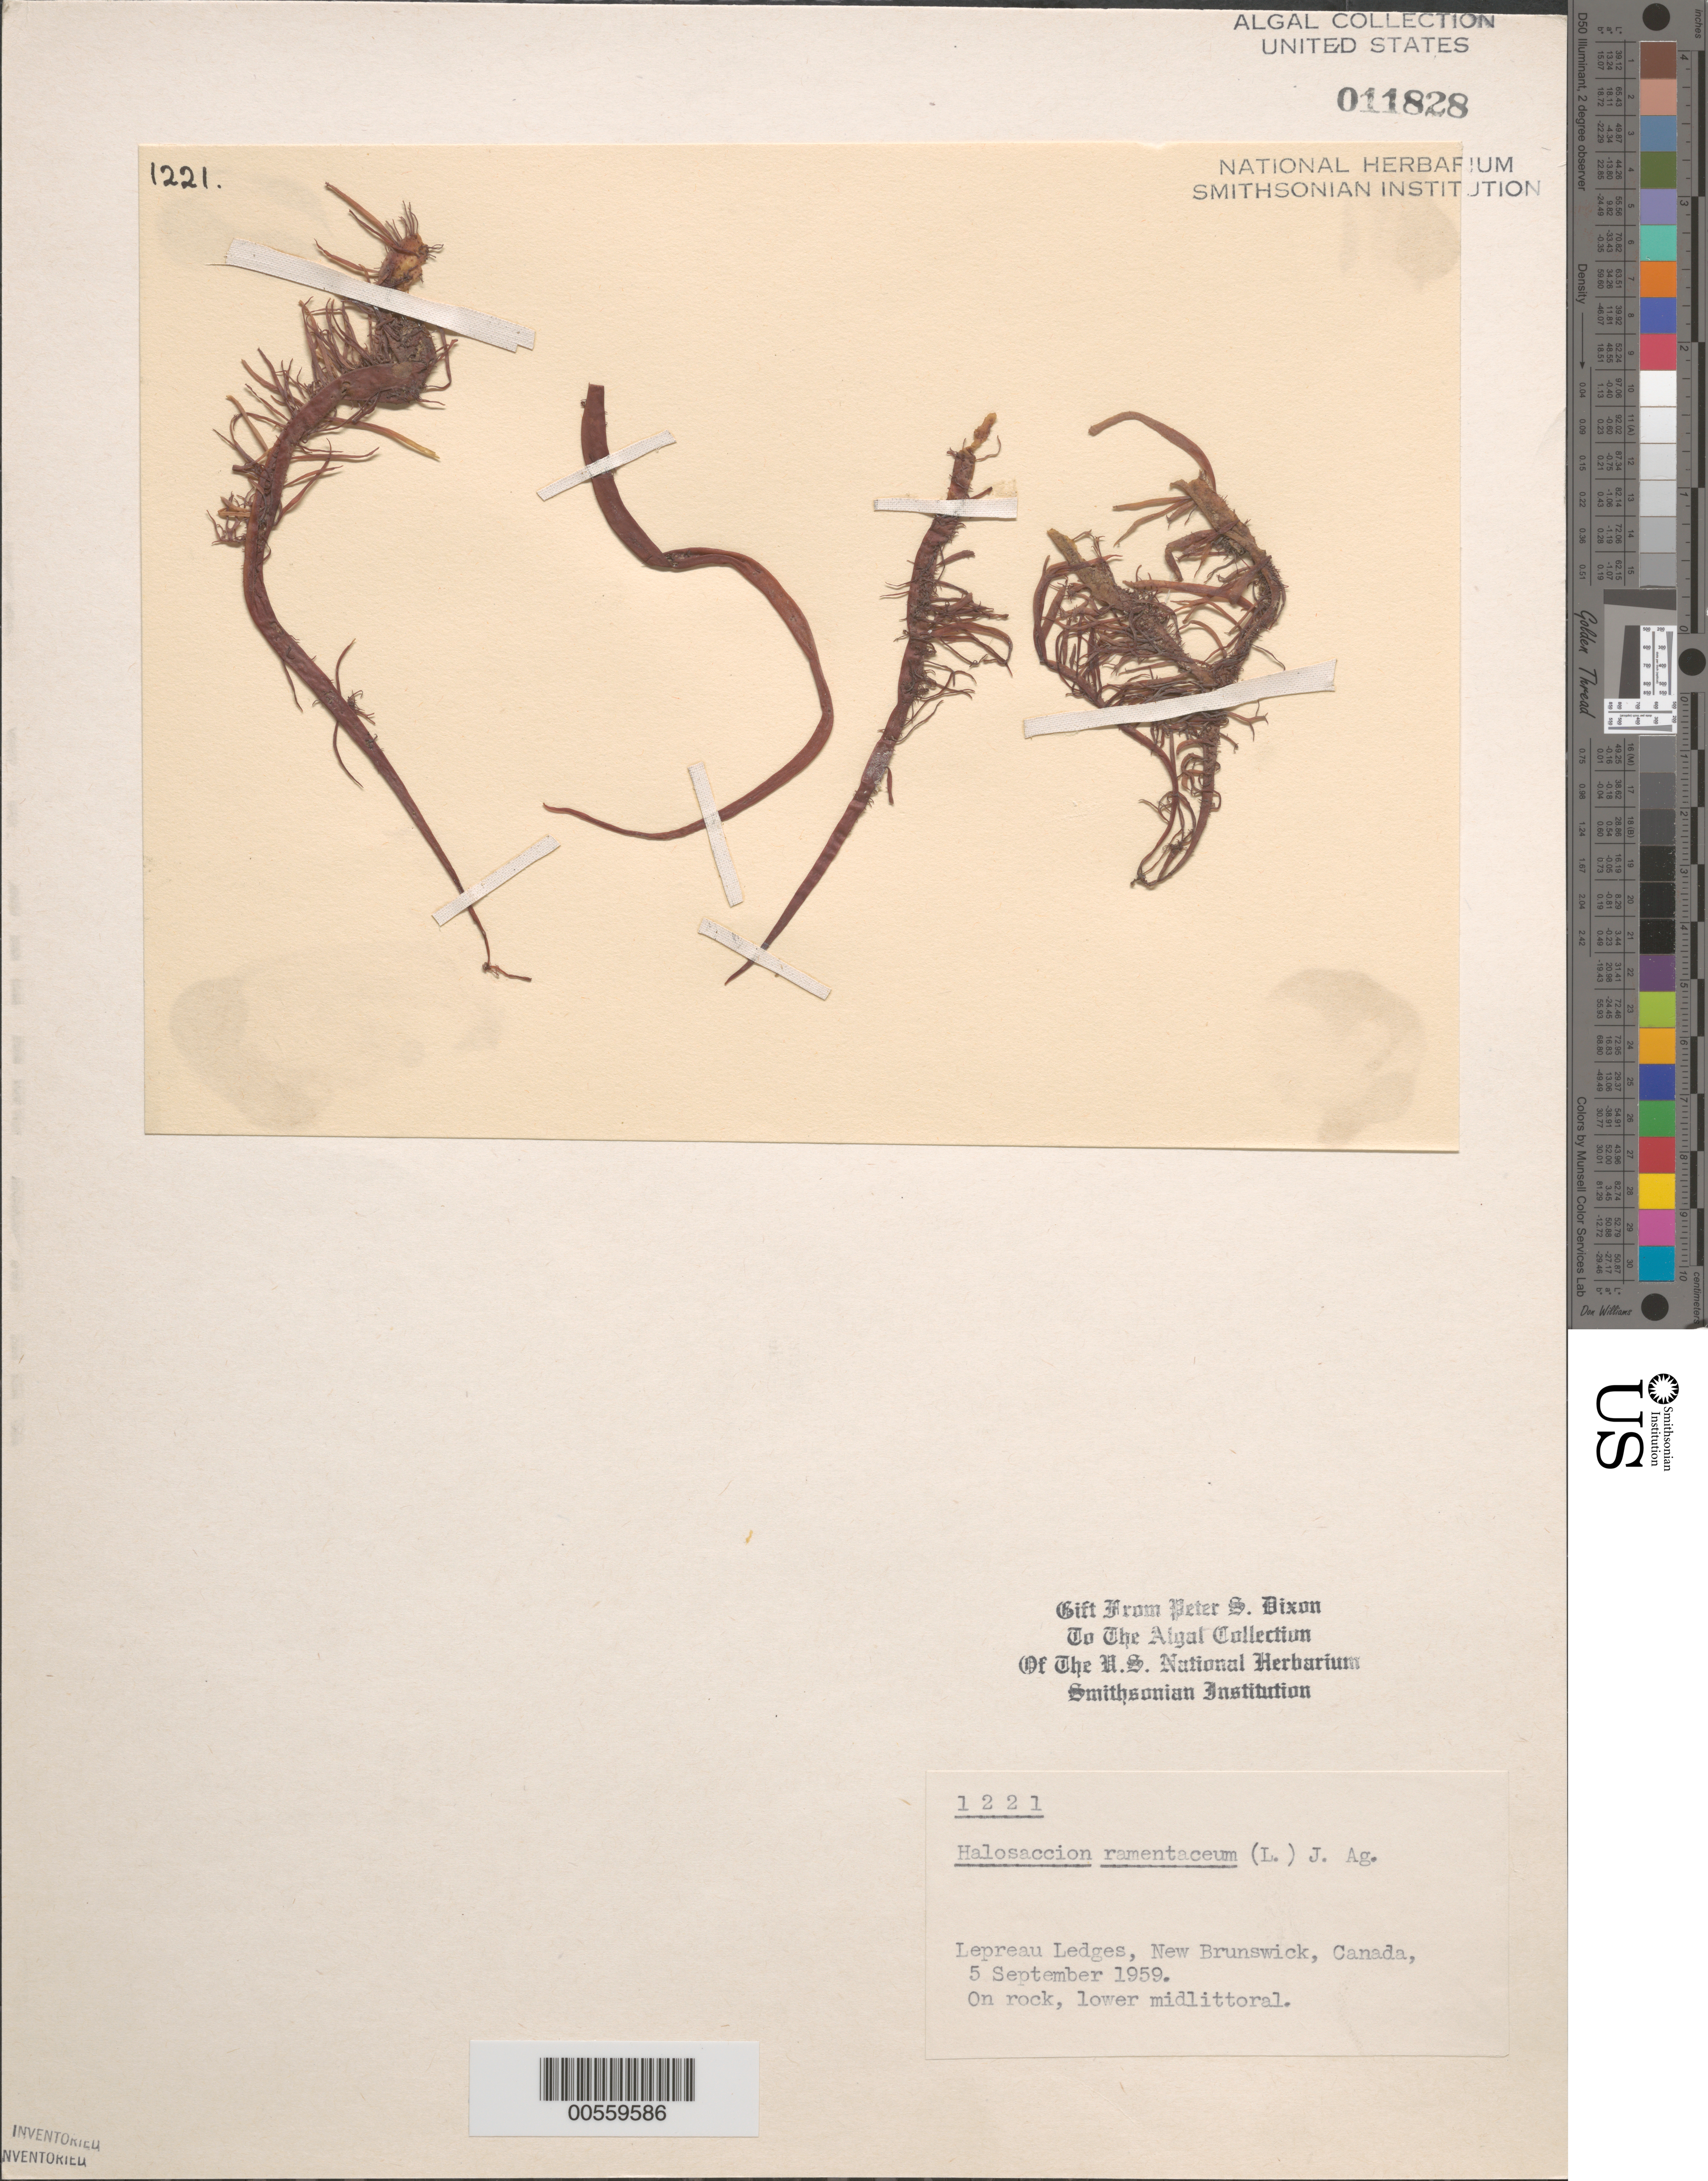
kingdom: Plantae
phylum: Rhodophyta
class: Florideophyceae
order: Palmariales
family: Palmariaceae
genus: Devaleraea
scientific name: Devaleraea ramentacea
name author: (L.) Guiry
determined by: Algae name updating Project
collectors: P. S. Dixon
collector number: PSD 1221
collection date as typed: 05 Sep 1959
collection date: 1959-09-05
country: Canada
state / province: New Brunswick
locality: Lepreau ledges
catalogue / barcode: US 11828